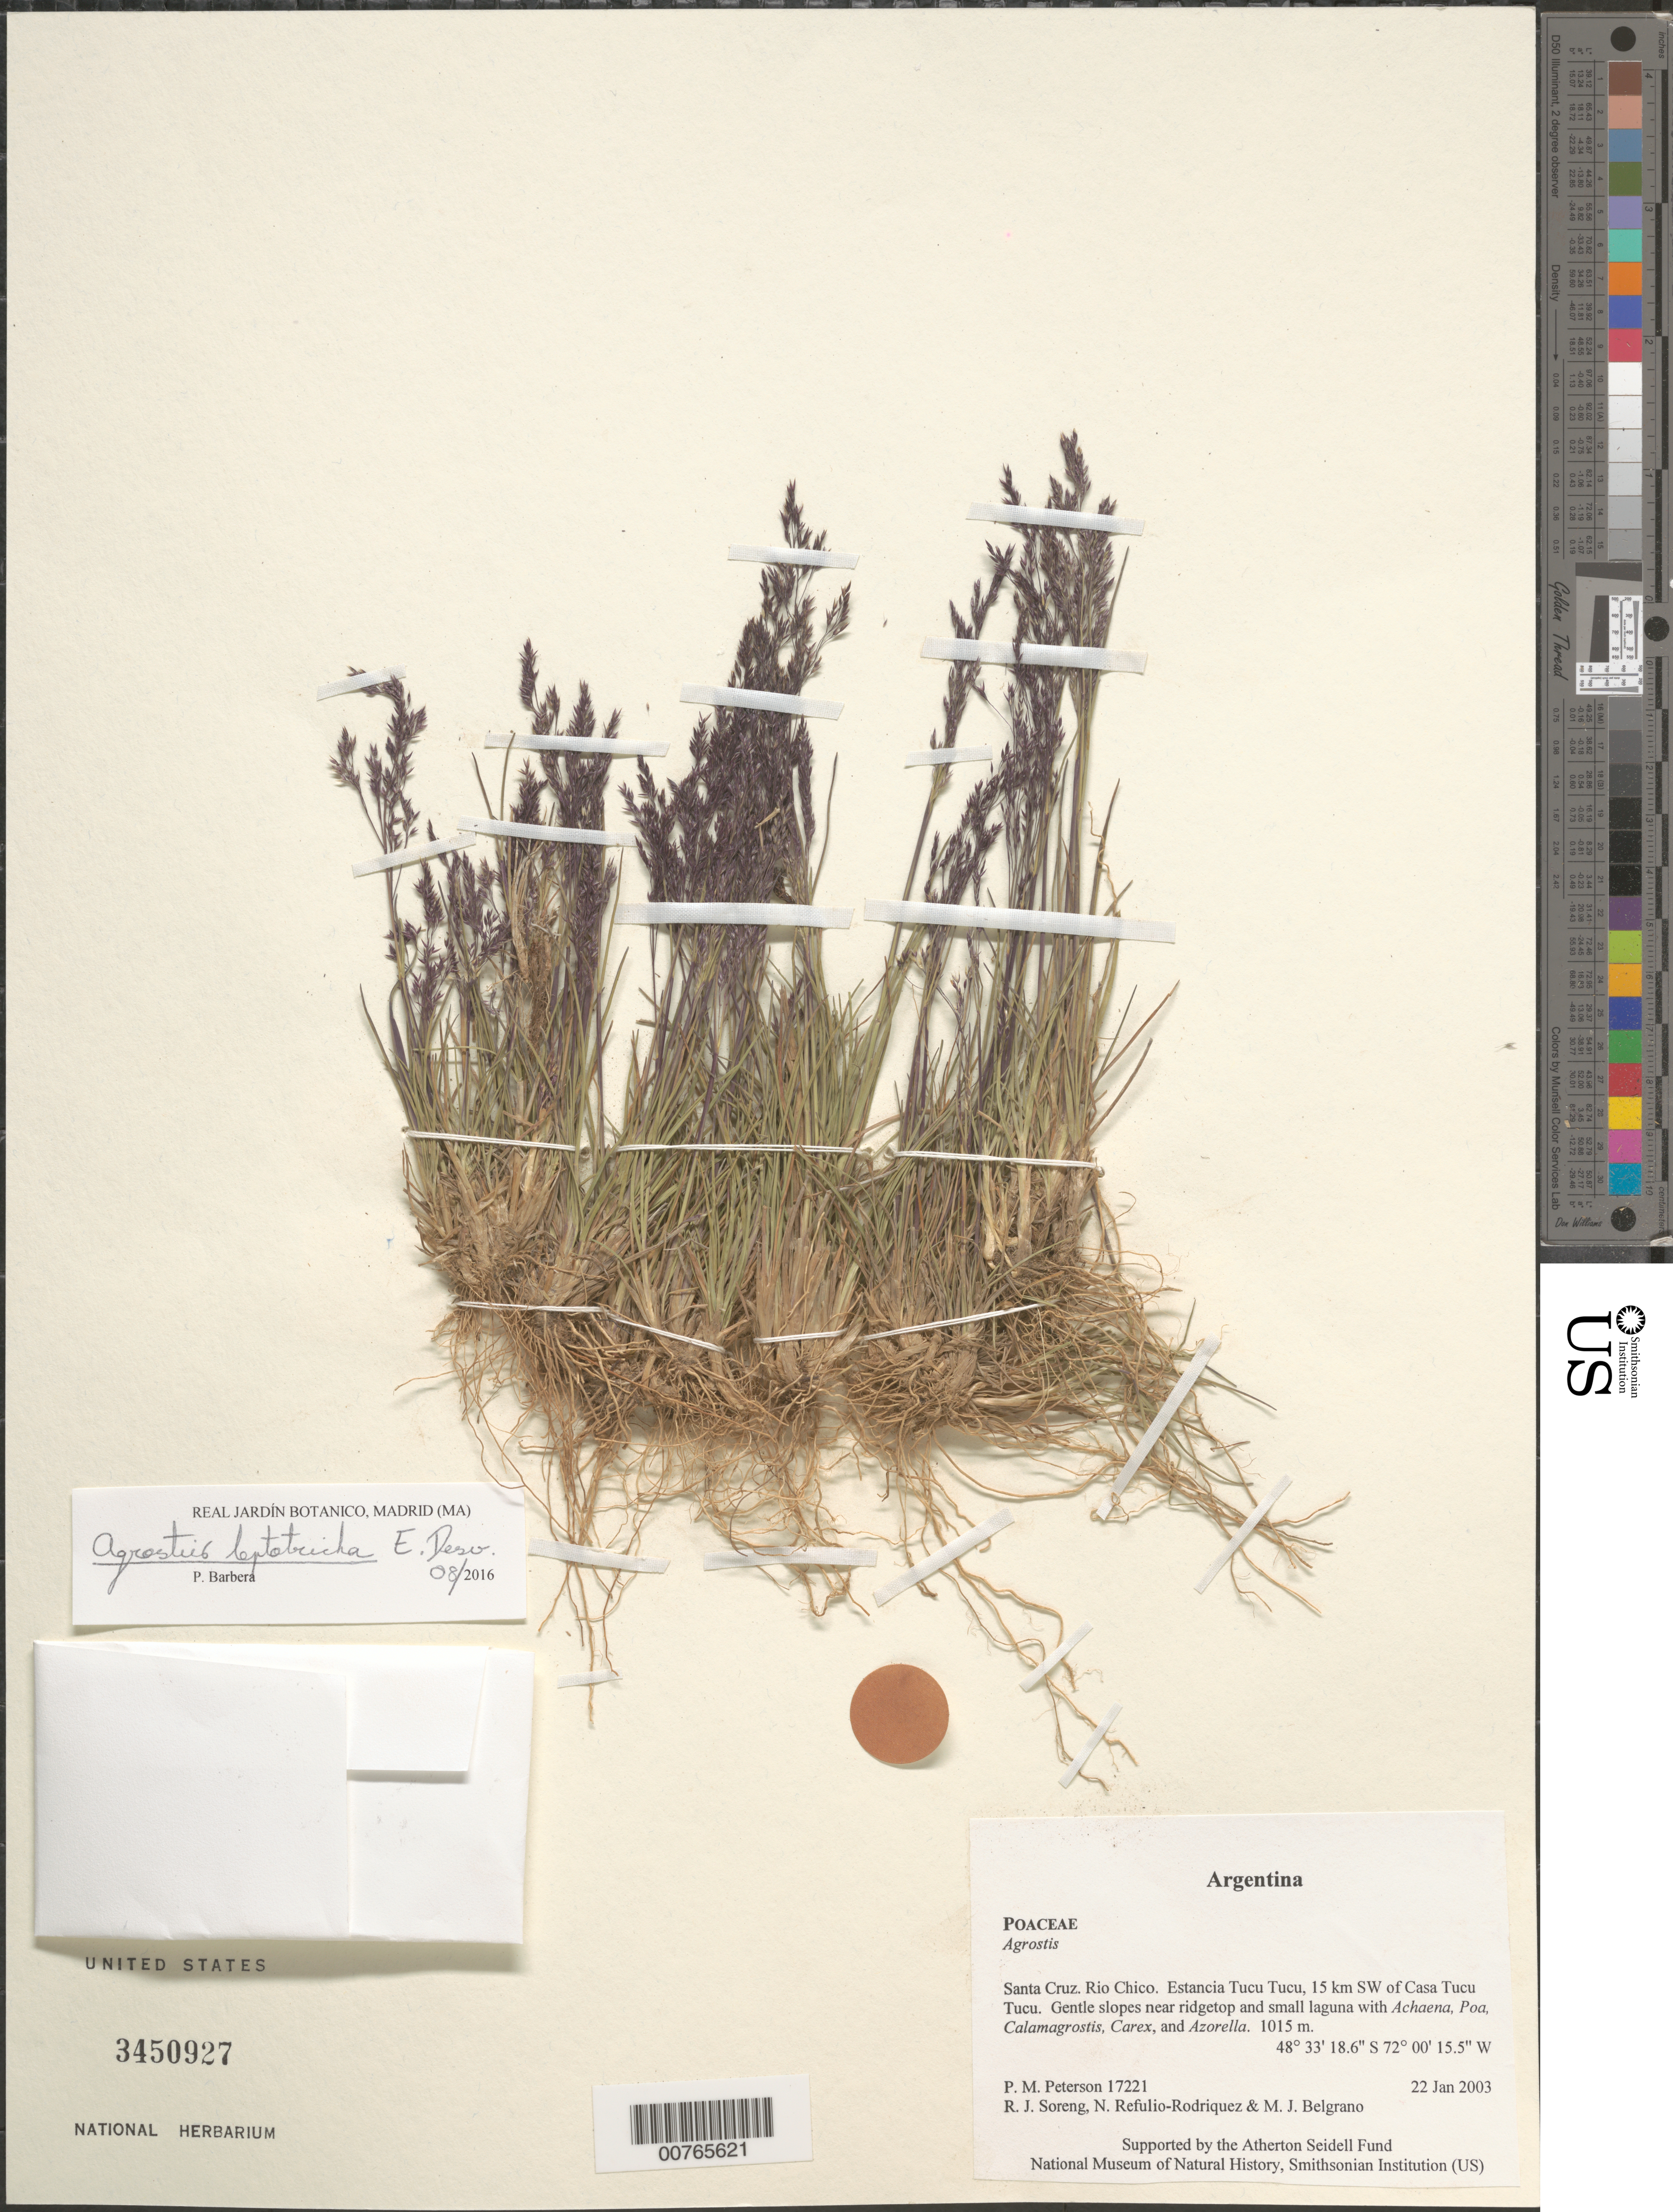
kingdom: Plantae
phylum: Tracheophyta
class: Liliopsida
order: Poales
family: Poaceae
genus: Agrostis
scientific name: Agrostis leptotricha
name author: É. Desv. in Gay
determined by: Barberá, P.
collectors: P. M. Peterson, R. J. Soreng, N. Refulio-Rodríguez & M. Belgrano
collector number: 17221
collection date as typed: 22 Jan 2003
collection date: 2003-01-22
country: Argentina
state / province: Santa Cruz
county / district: Rio Chico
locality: Estancia Tucu Tucu, 15 km SW of Casa Tucu Tucu. Gentle slopes near ridgetop and small laguna with Achaena, Poa, Calamagrostis, Carex, and Azorella.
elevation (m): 1015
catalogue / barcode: US 3450927